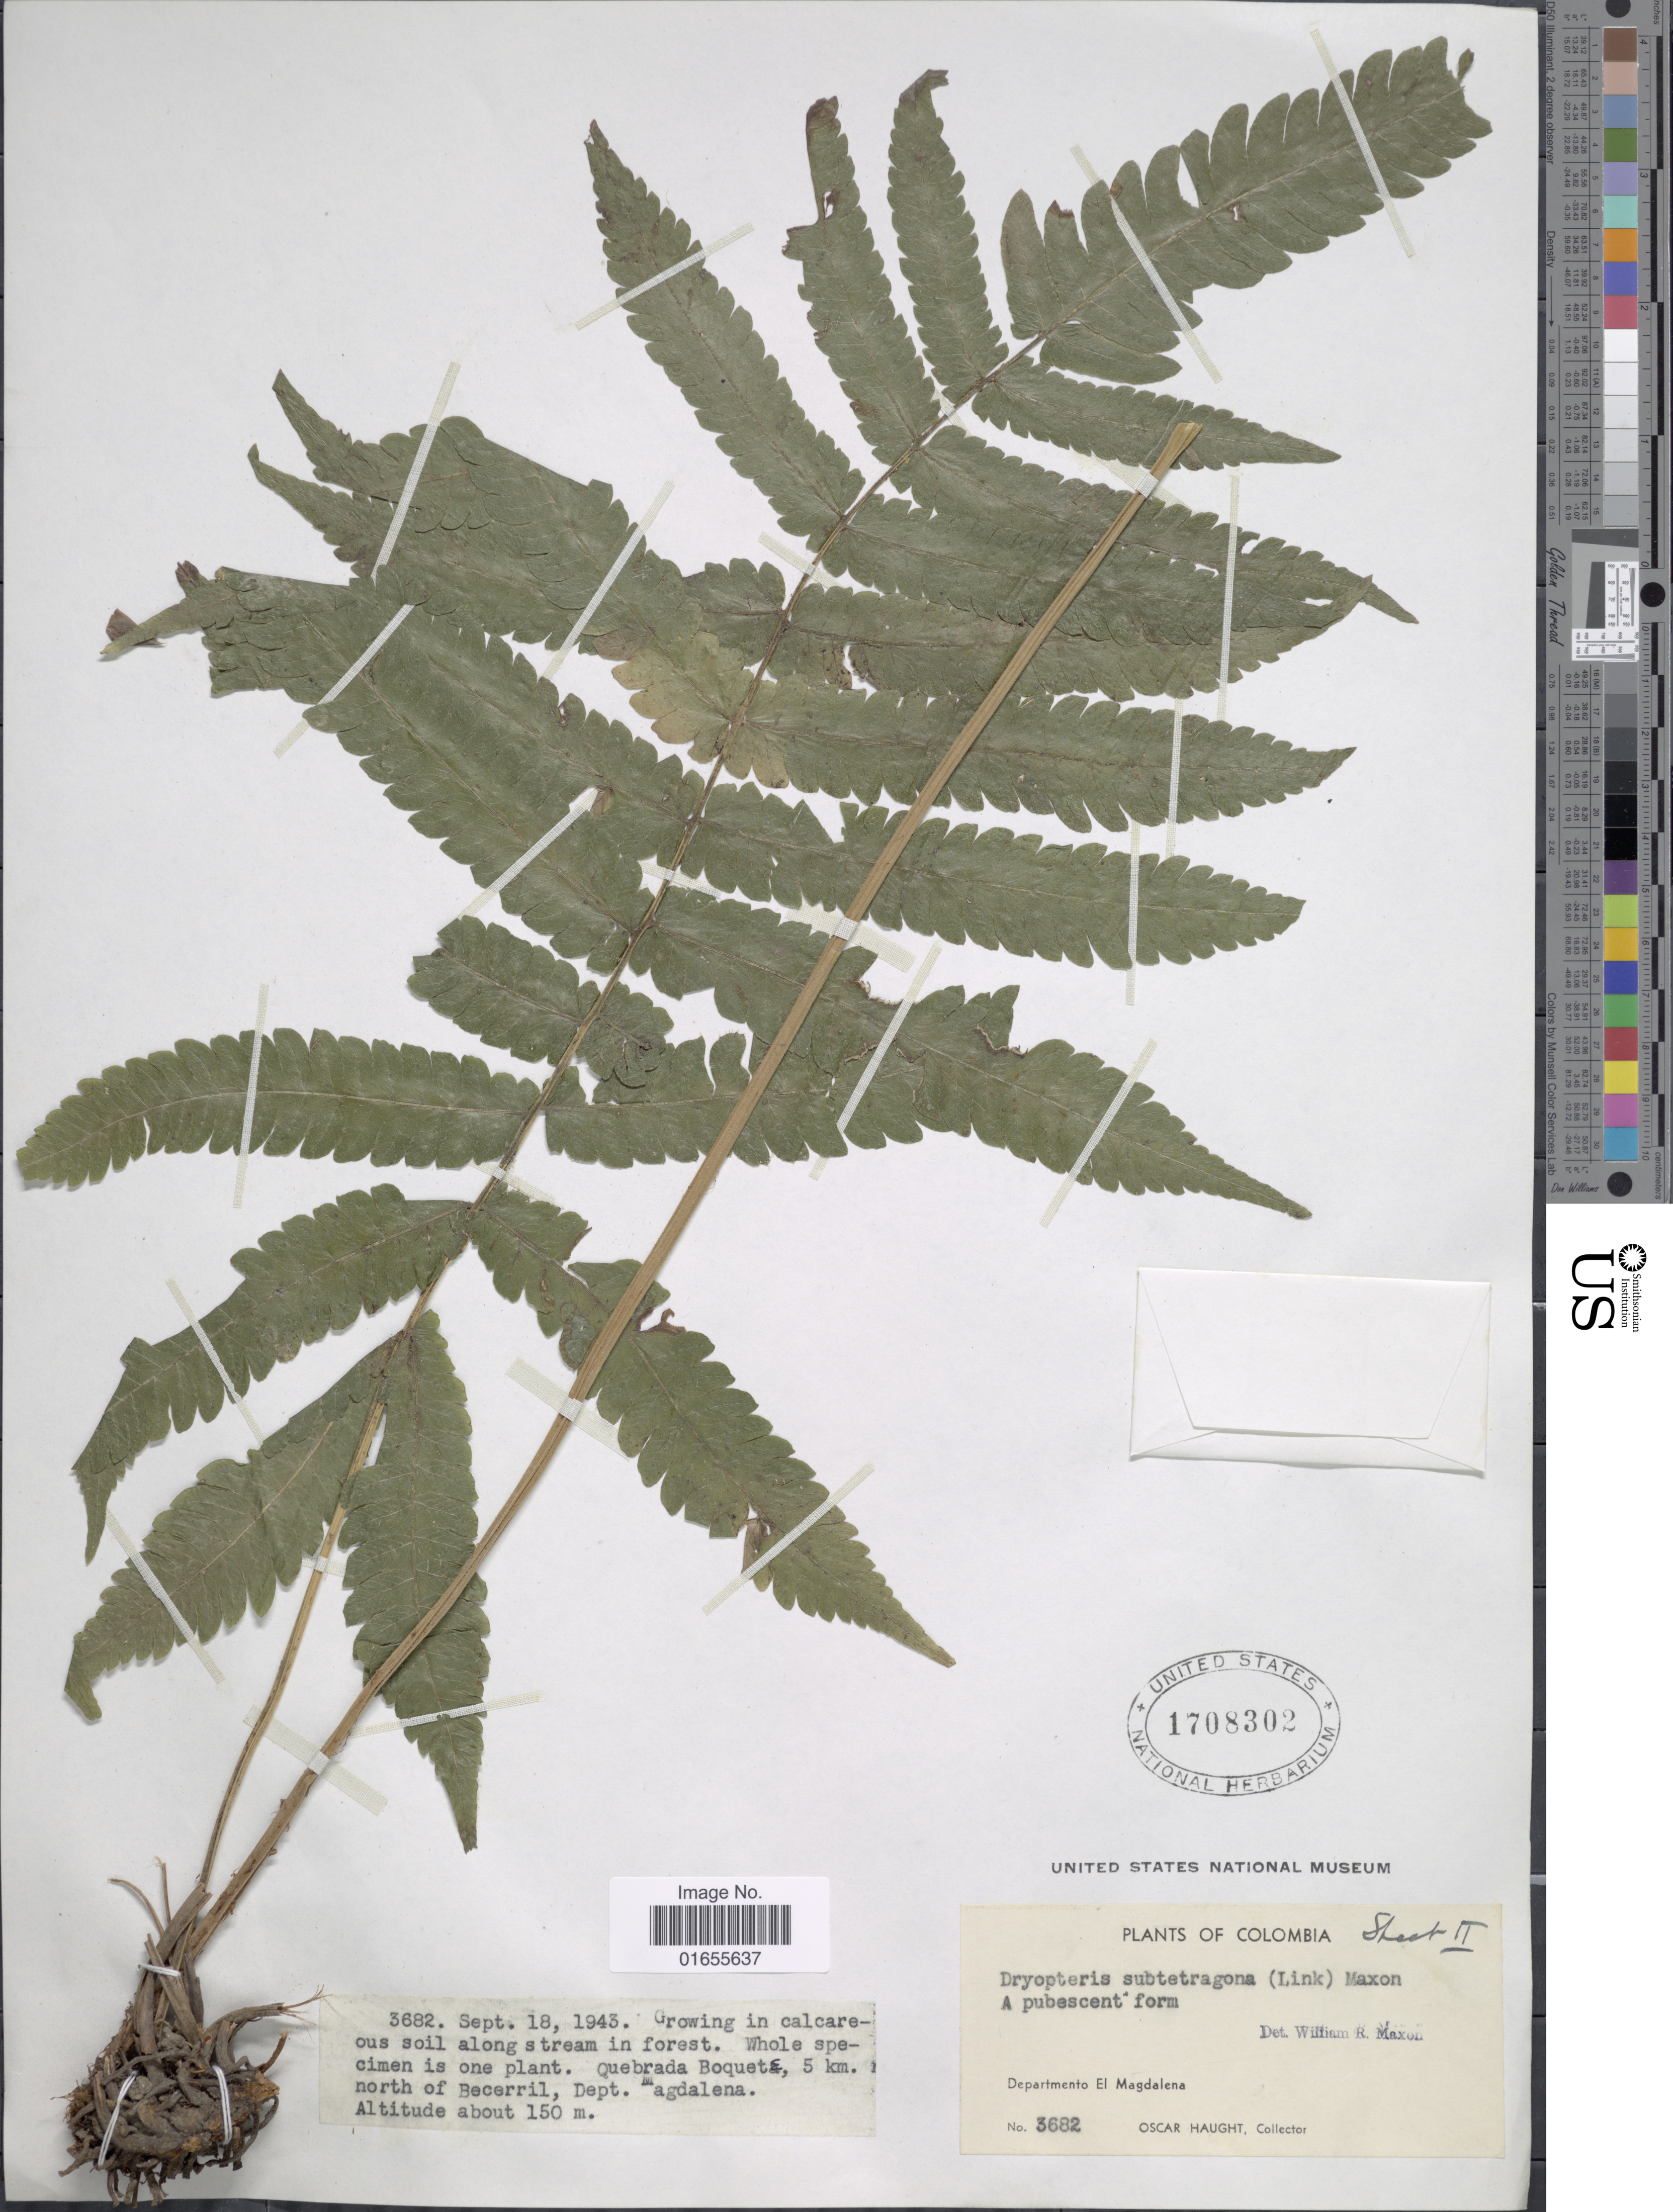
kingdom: Plantae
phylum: Tracheophyta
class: Polypodiopsida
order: Polypodiales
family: Thelypteridaceae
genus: Goniopteris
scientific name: Goniopteris tetragona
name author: (C. Presl) Sw.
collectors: O. L. Haught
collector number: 3682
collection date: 1943-09-18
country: Colombia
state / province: Magdalena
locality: Quebrada Boquete, 5 km. north of Becerril. Dept. Magdalena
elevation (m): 150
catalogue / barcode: US 1708302